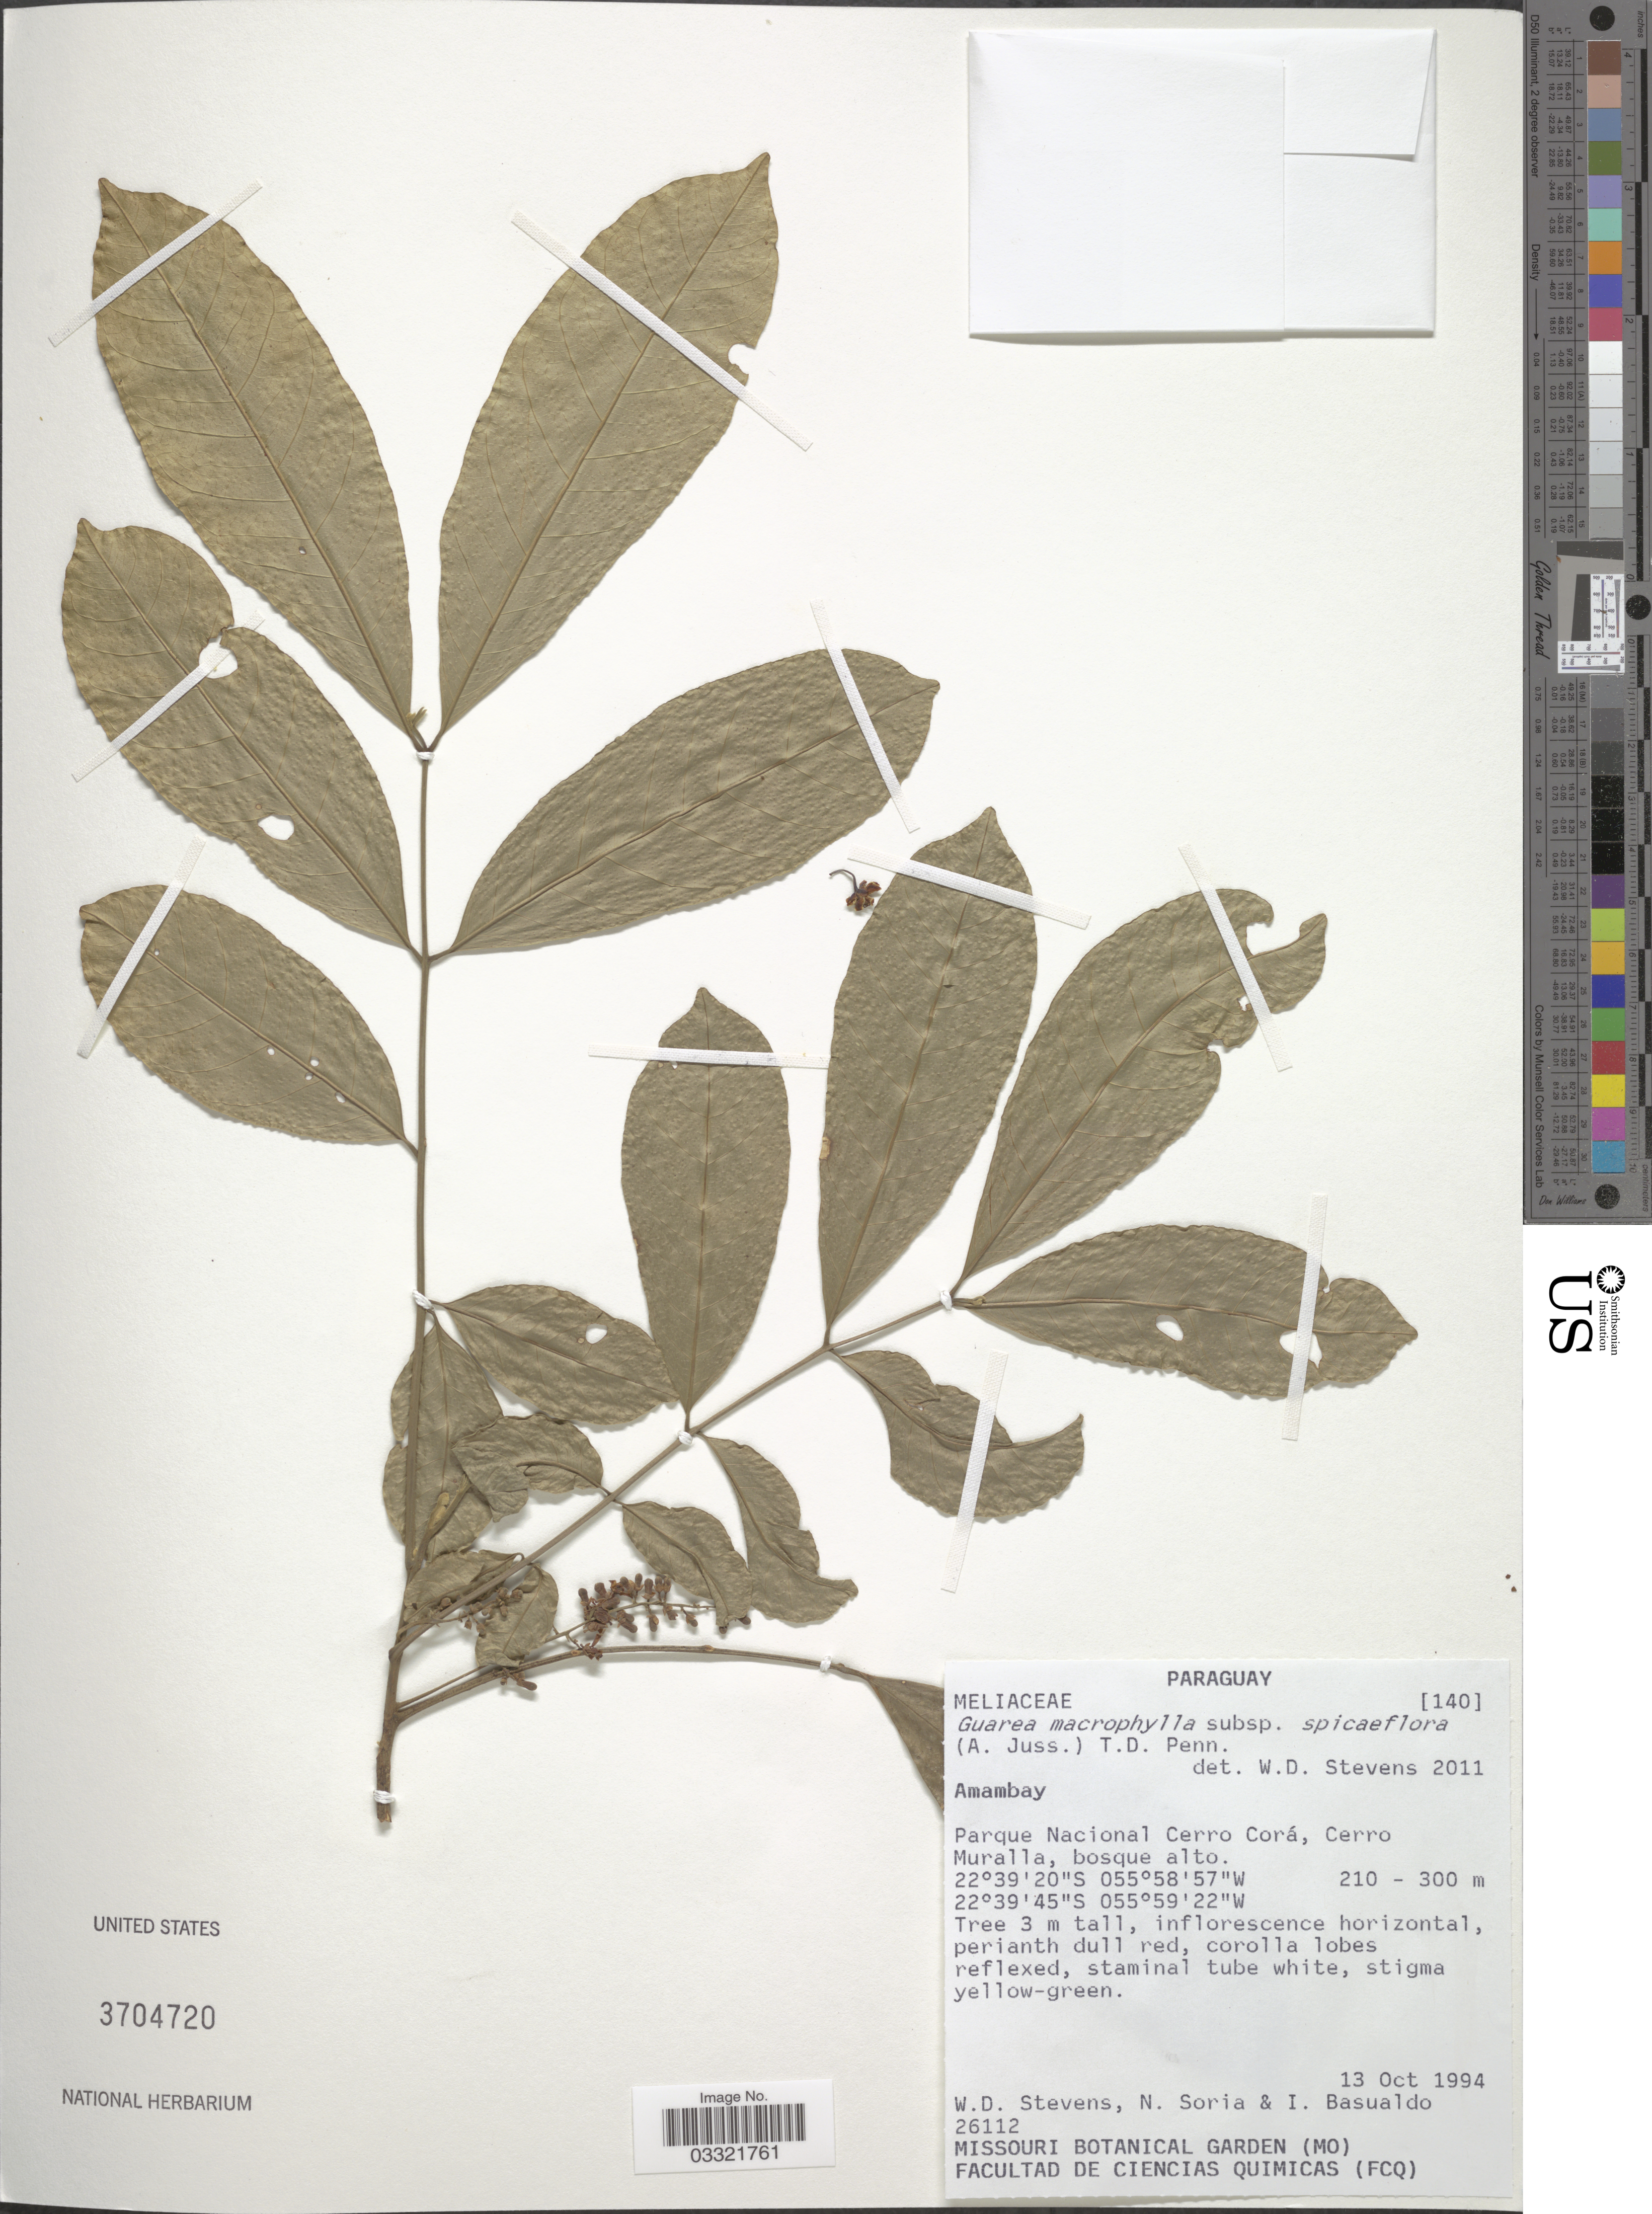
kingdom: Plantae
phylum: Tracheophyta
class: Magnoliopsida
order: Sapindales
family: Meliaceae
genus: Guarea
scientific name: Guarea macrophylla subsp. spiciflora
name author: (A. Juss.) T.D. Penn.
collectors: W. D. Stevens, N. Soria & I. Basualdo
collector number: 26112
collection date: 1994-10-13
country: Paraguay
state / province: Amambay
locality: Parque Nacional Cerro Corá, Cerro Muralla, bosque alto.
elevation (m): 210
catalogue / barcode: US 3704720